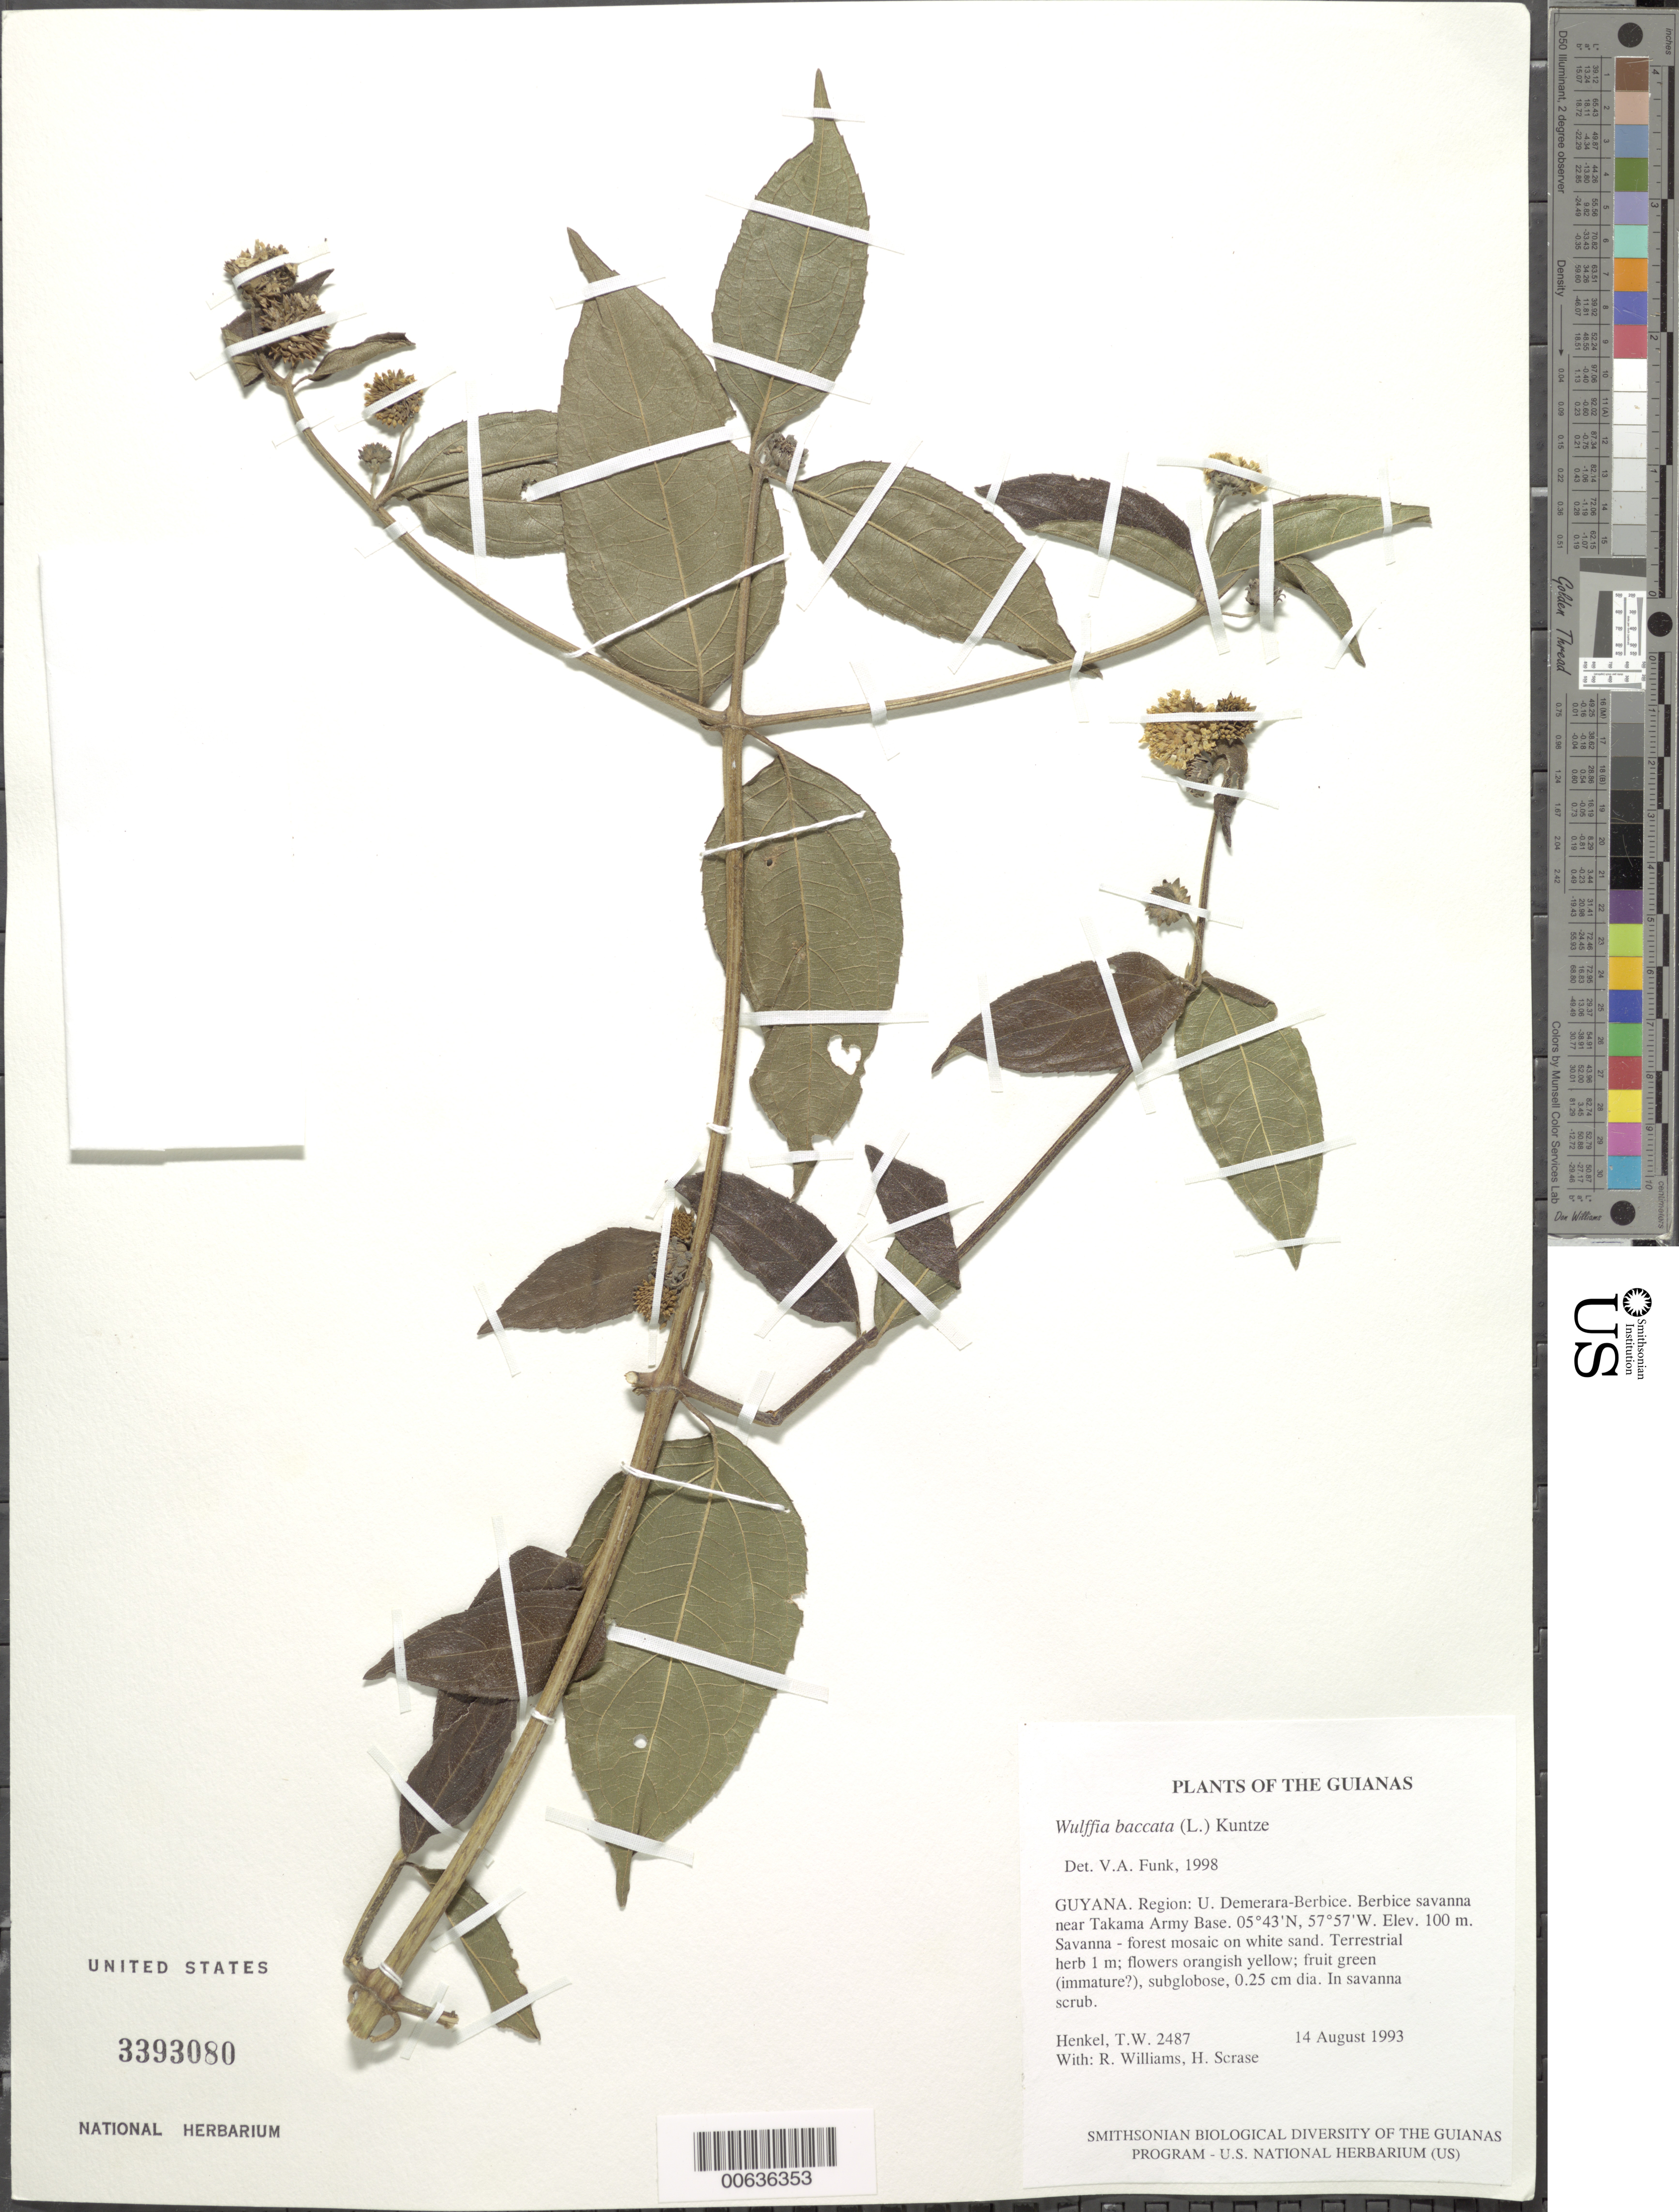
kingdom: Plantae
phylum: Tracheophyta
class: Magnoliopsida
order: Asterales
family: Asteraceae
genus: Wulffia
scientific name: Wulffia baccata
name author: (L. f.) Kuntze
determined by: Funk, Vicki A., (BOT), Smithsonian Institution - National Museum of Natural History (UNITED STATES)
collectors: T. Henkel, R. Williams & H. Scrase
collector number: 2487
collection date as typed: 14 August 1993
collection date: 1993-08-14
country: Guyana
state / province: U. Demerara-Berbice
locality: Berbice savanna near Takama Army Base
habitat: Savanna - forest mosaic on white sand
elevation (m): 100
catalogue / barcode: US 3393080